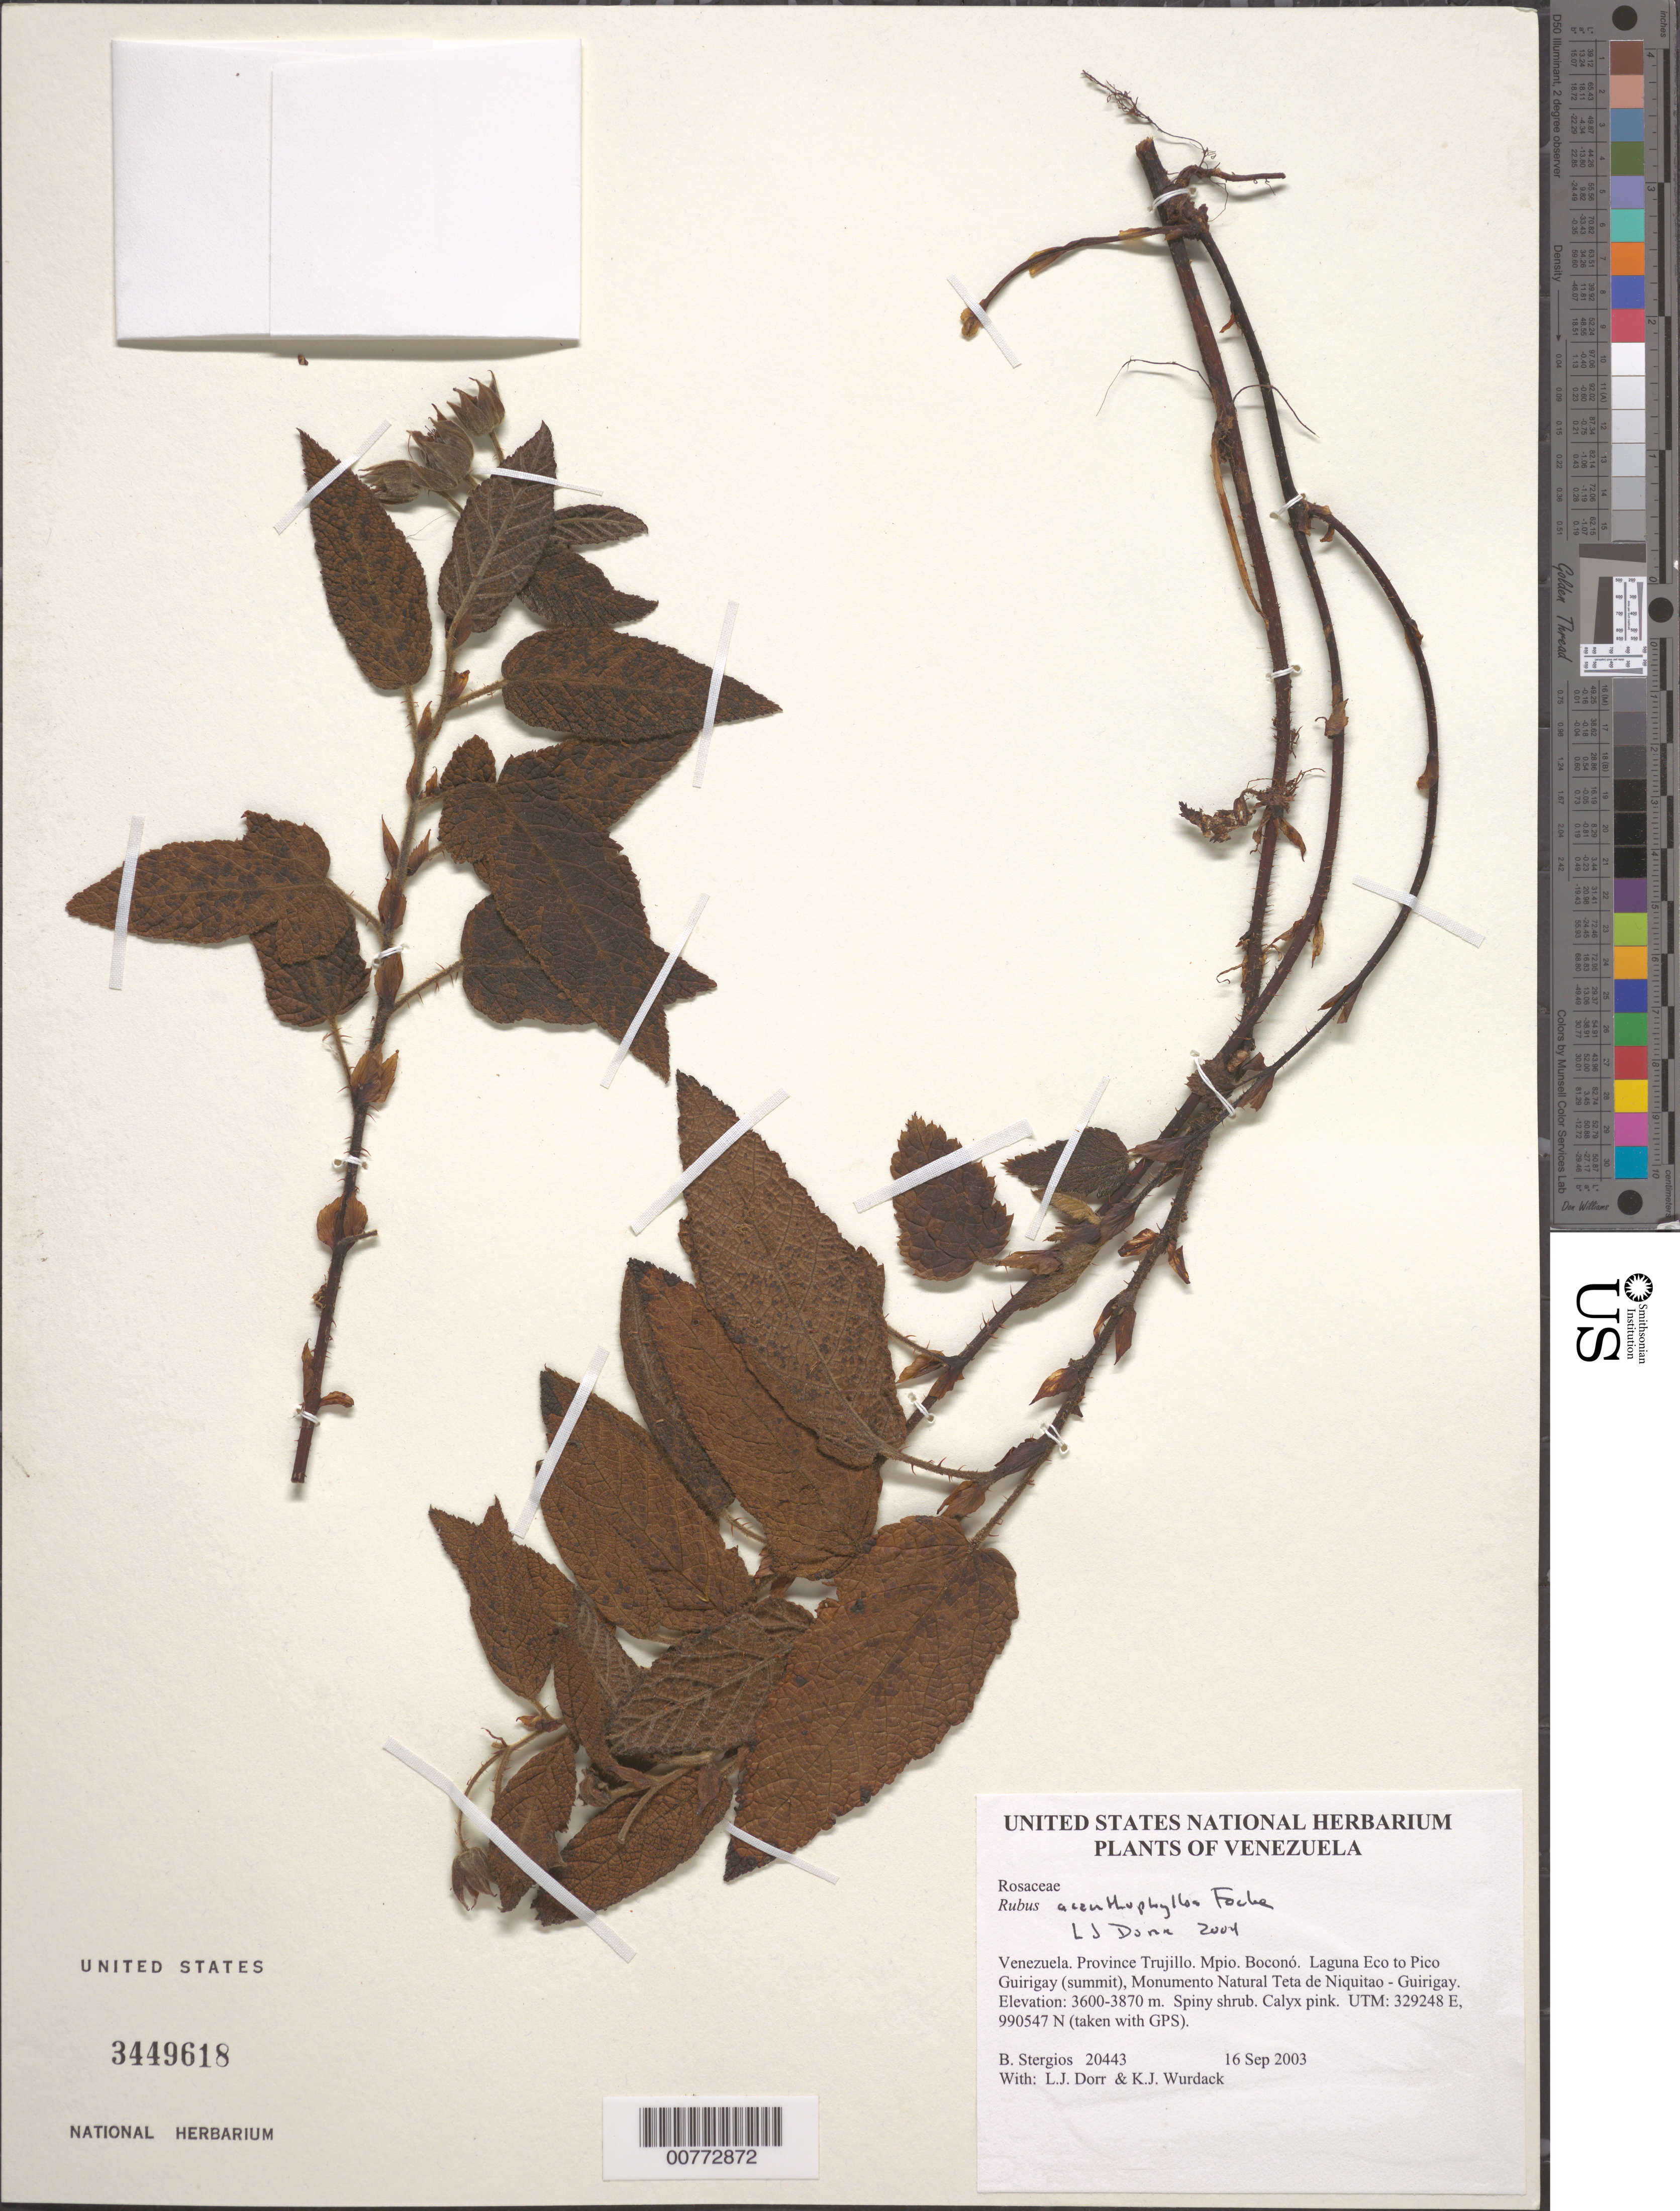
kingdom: Plantae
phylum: Tracheophyta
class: Magnoliopsida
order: Rosales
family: Rosaceae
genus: Rubus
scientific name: Rubus nubigenus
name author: Kunth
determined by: Dorr, L. J., (BOT), Smithsonian Institution - National Museum of Natural History (UNITED STATES)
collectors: B. G. Stergios, L. J. Dorr & K. Wurdack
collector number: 20443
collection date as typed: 16 Sep 2003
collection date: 2003-09-16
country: Venezuela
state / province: Trujillo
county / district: Boconó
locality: Laguna Eco to Pico Guirigay (summit), Monumento Natural Teta de Niquitao - Guirigay.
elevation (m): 3600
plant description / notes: CTES, F, MO, NY, PORT, US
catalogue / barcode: US 3449618